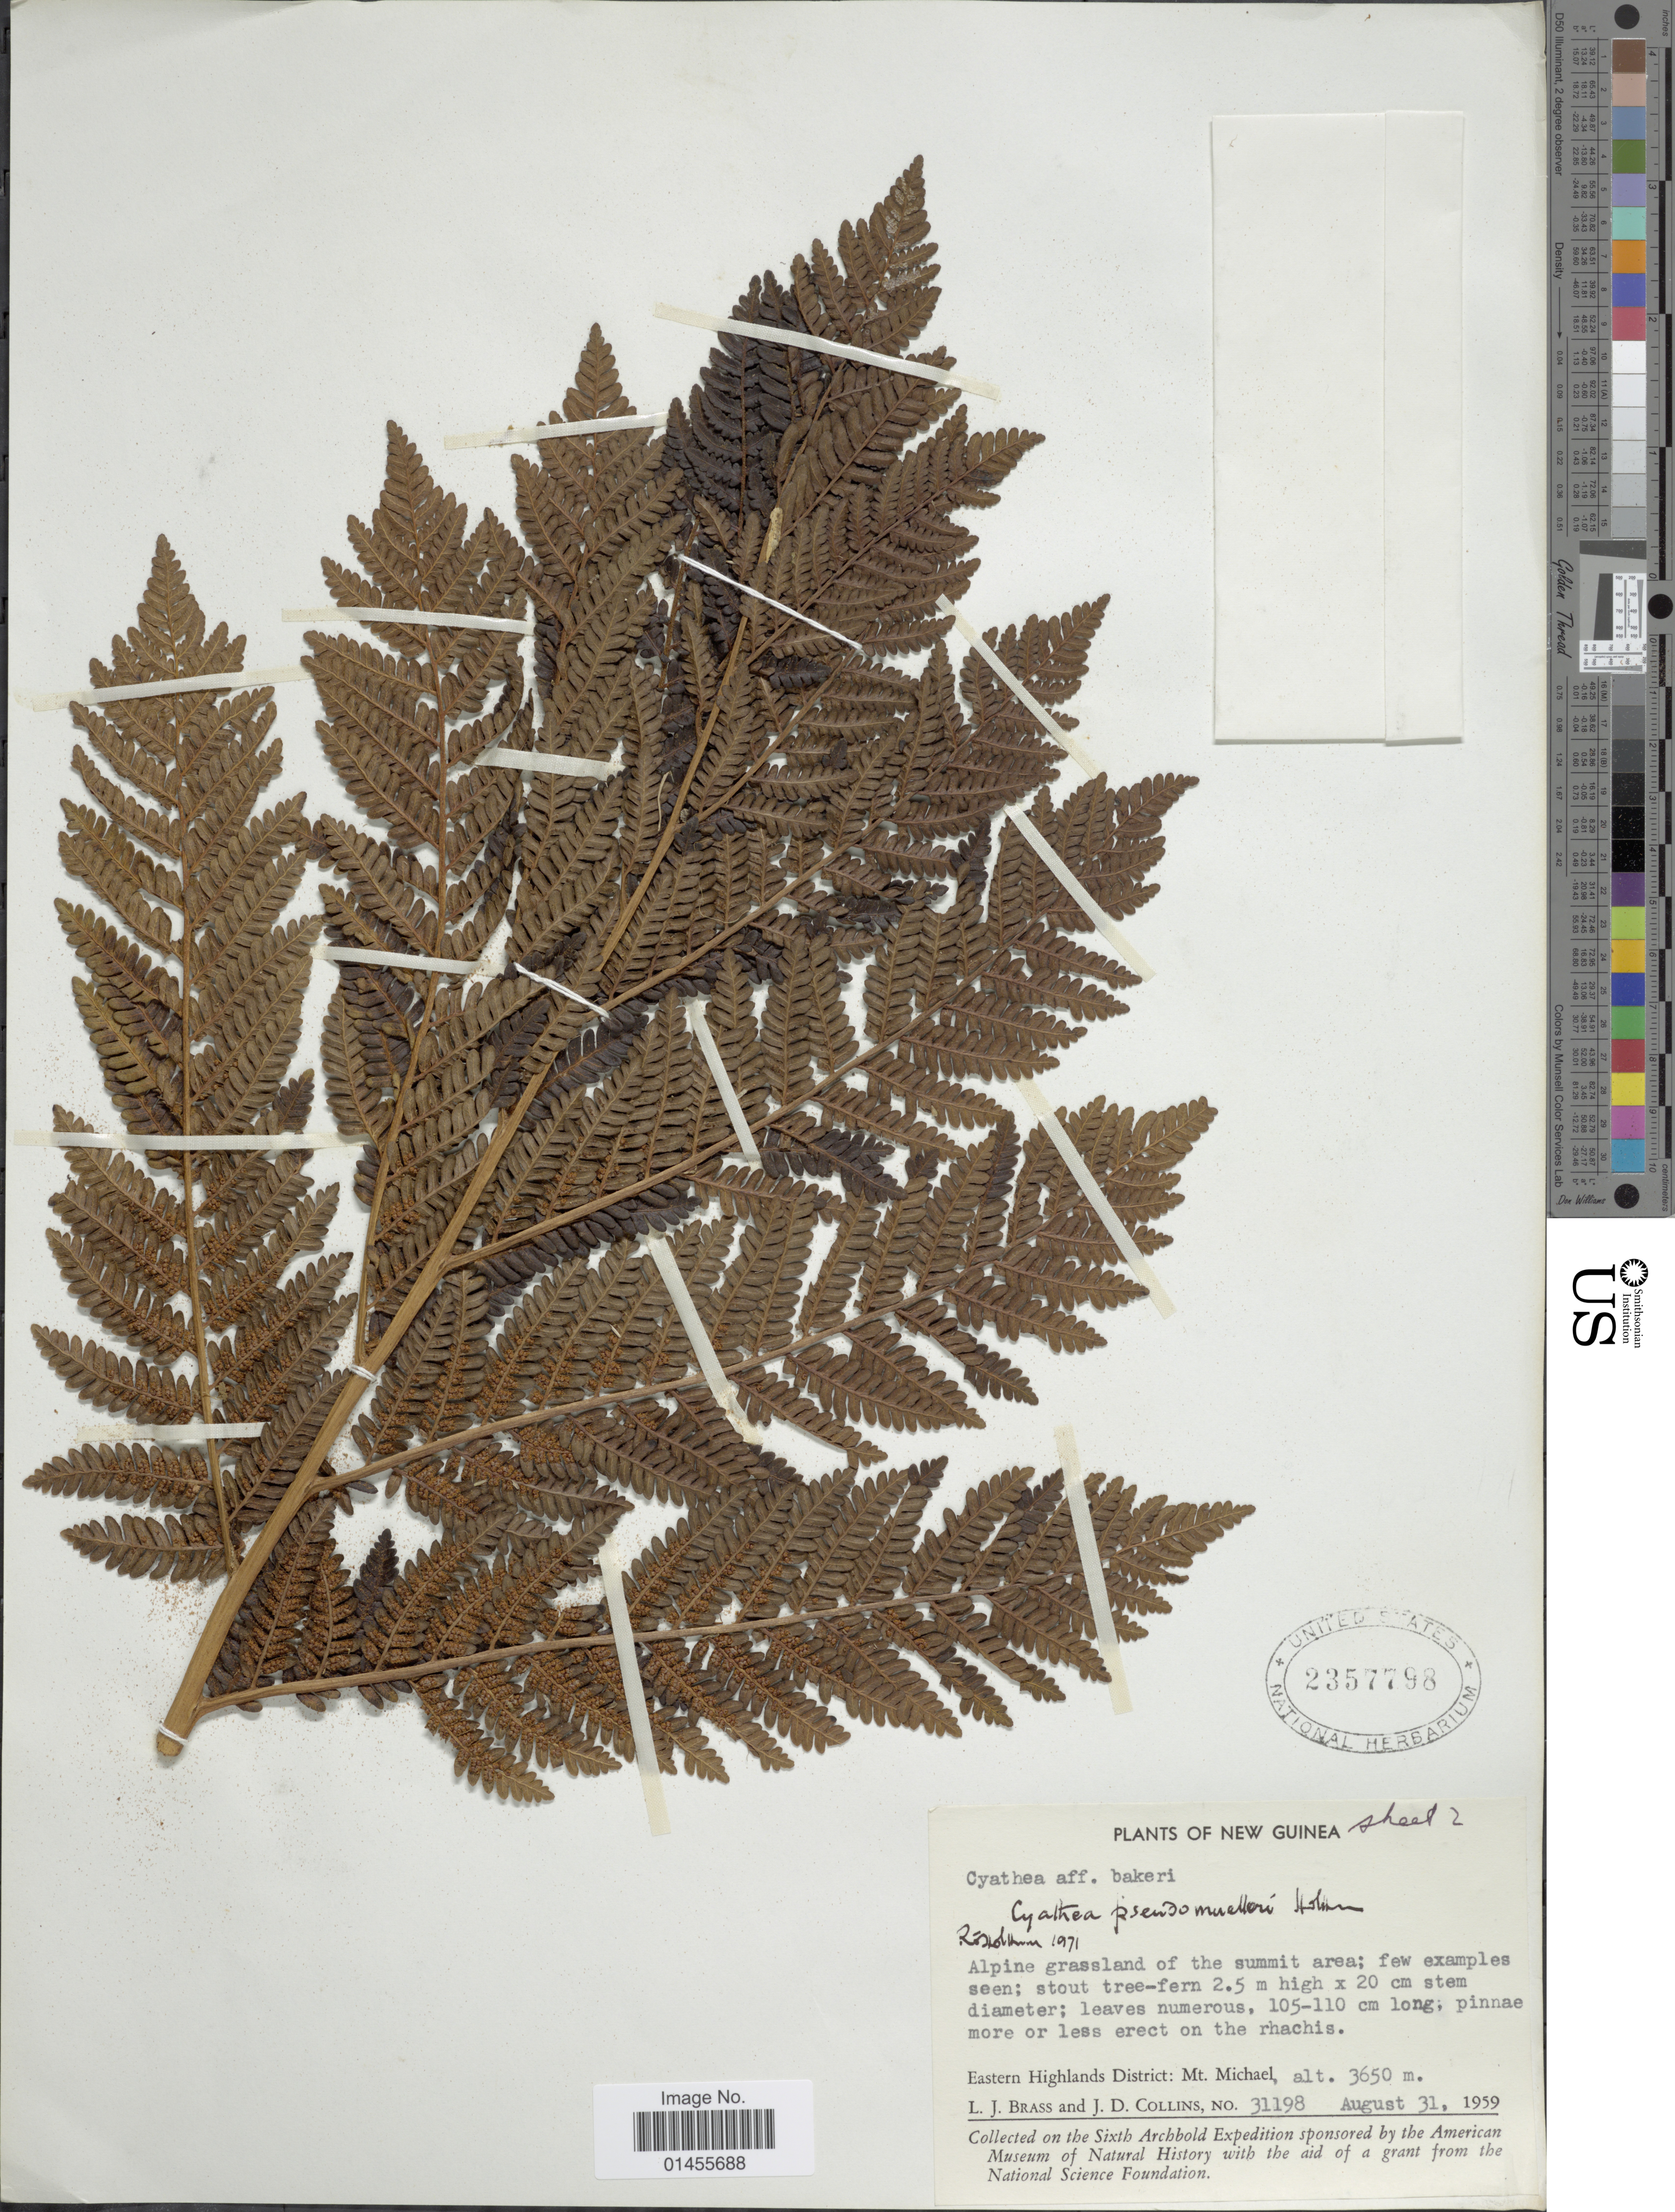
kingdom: Plantae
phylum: Tracheophyta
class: Polypodiopsida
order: Cyatheales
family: Cyatheaceae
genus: Alsophila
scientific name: Alsophila pseudomuelleri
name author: (Holttum) R.M. Tryon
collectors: L. J. Brass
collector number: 31198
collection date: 1959-08-31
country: Papua New Guinea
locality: New Guinea. Eastern Highlands District: Mt. Michael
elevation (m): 3650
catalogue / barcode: US 2357798